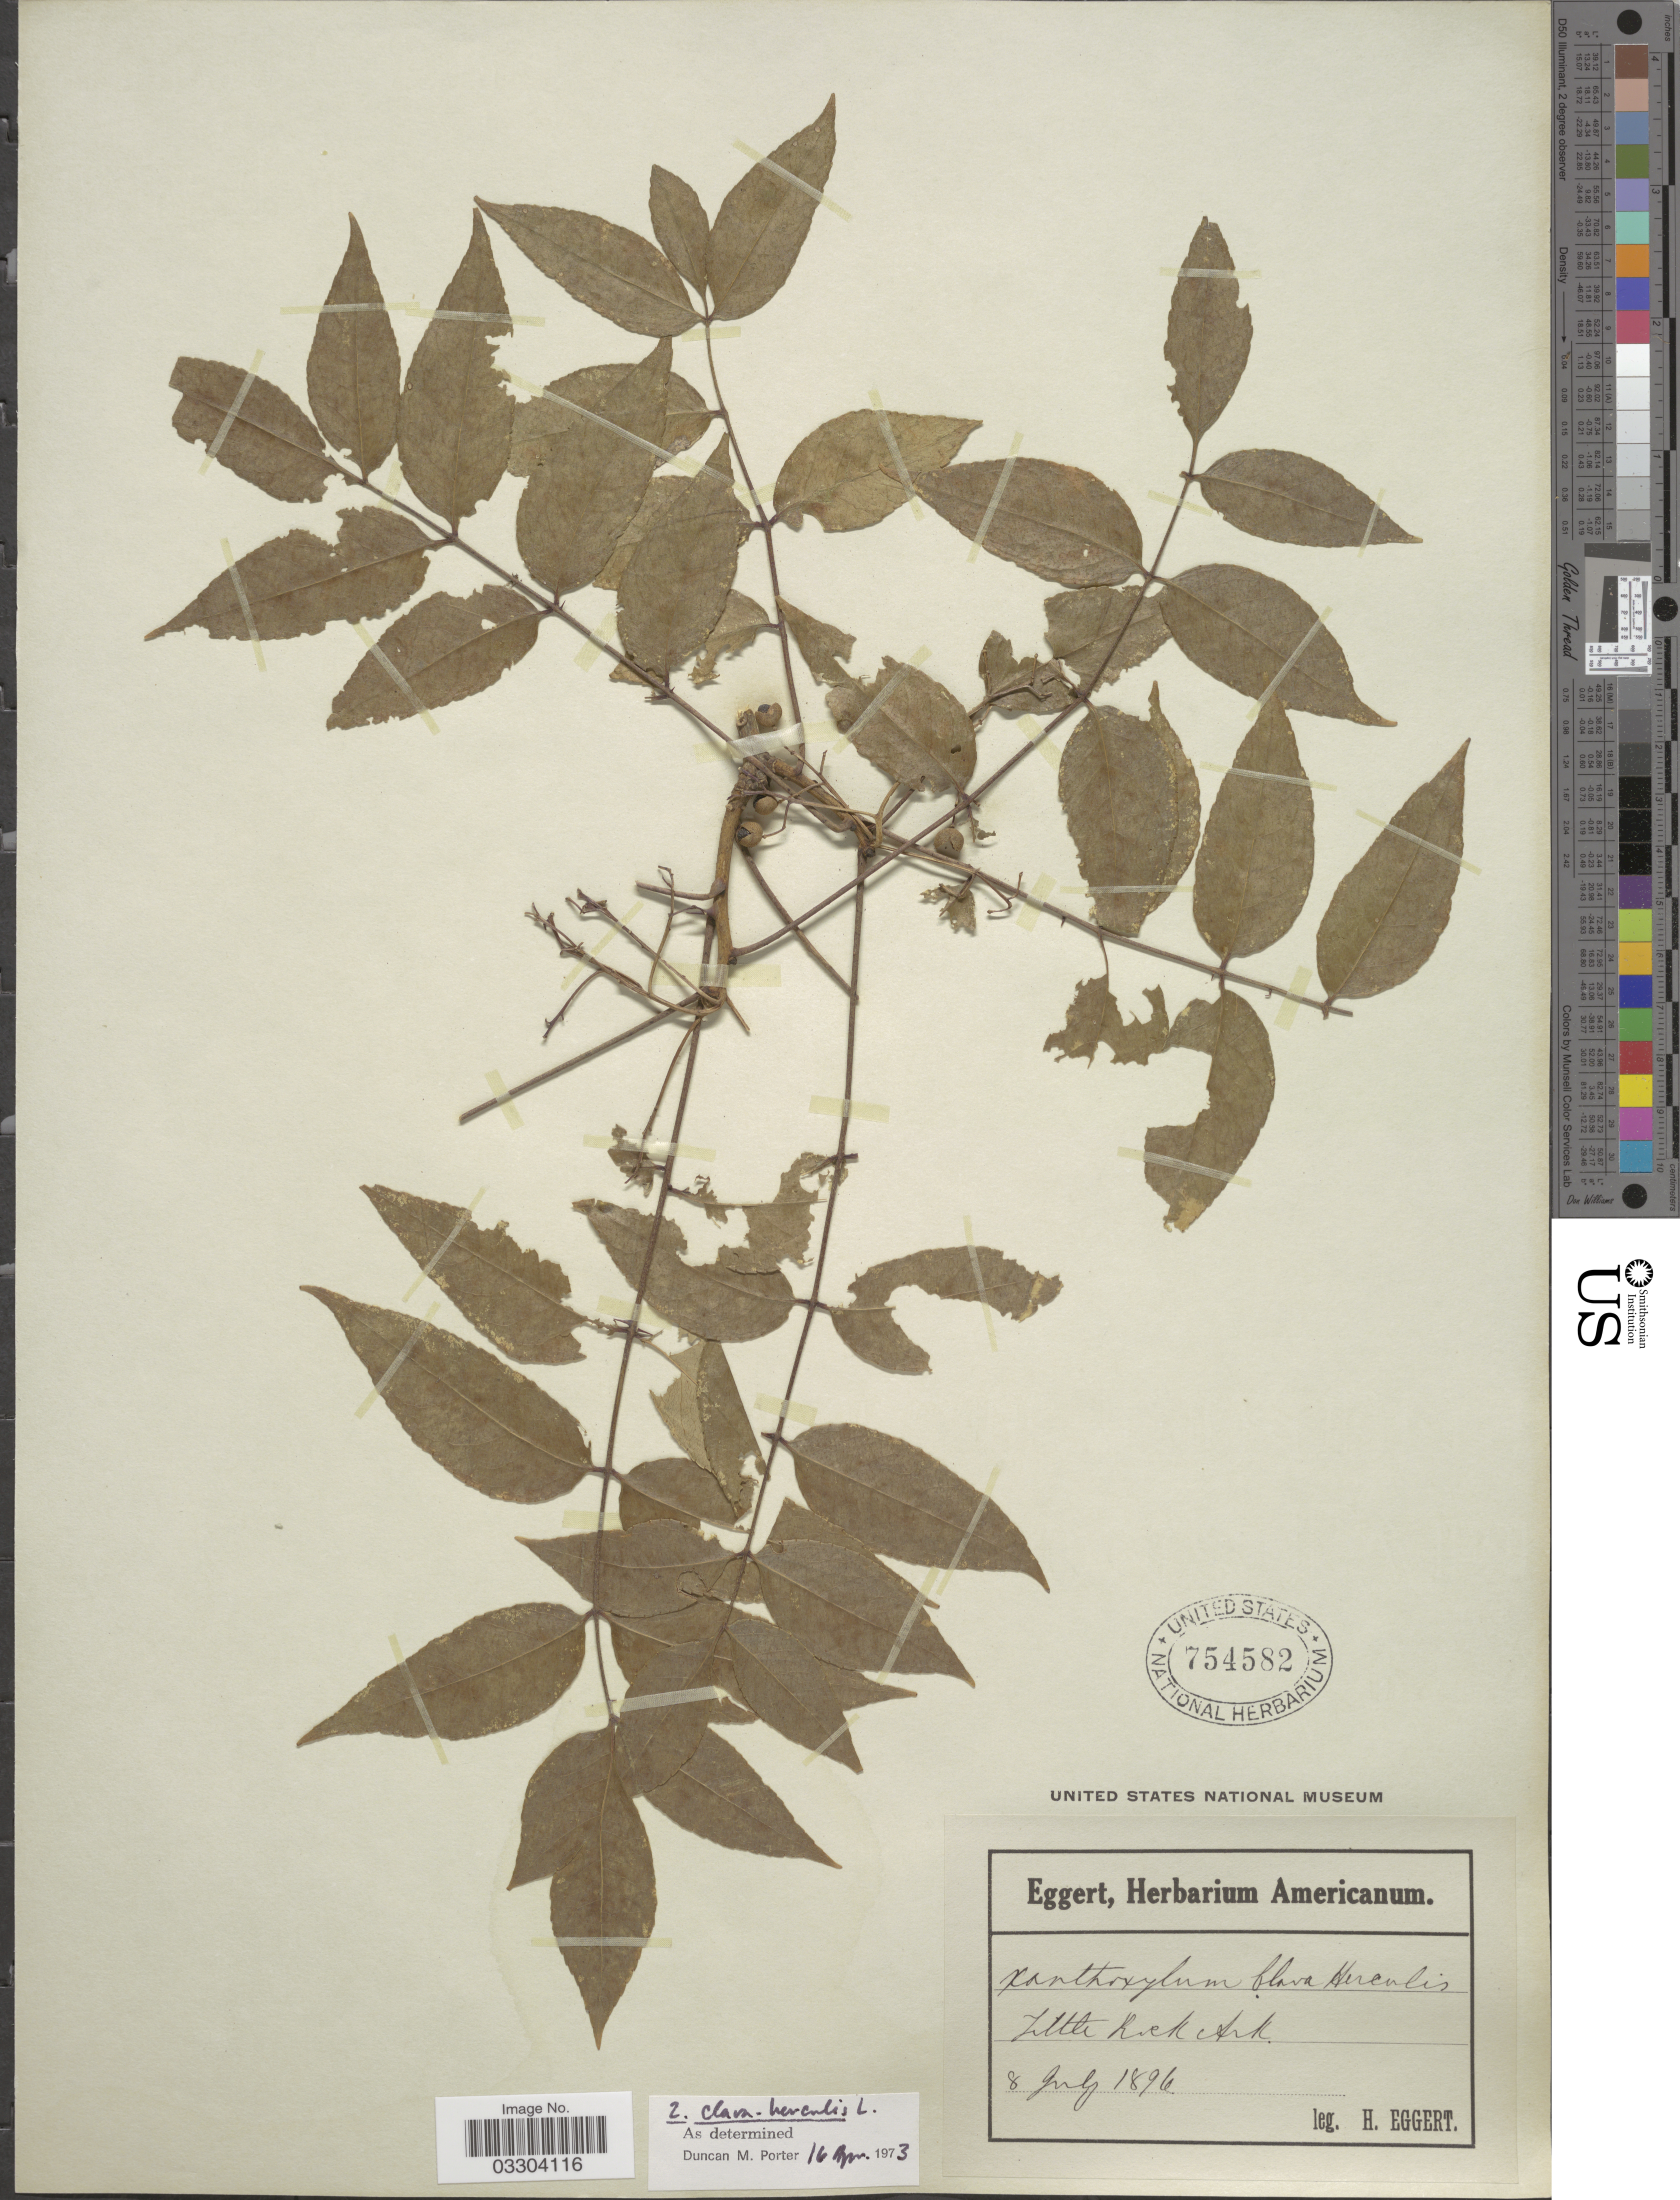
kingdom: Plantae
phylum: Tracheophyta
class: Magnoliopsida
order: Sapindales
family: Rutaceae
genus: Zanthoxylum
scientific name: Zanthoxylum clava-herculis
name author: L.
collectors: H. Eggert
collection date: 1896-07-08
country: United States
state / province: Arkansas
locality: Little Rock Ark.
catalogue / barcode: US 754582